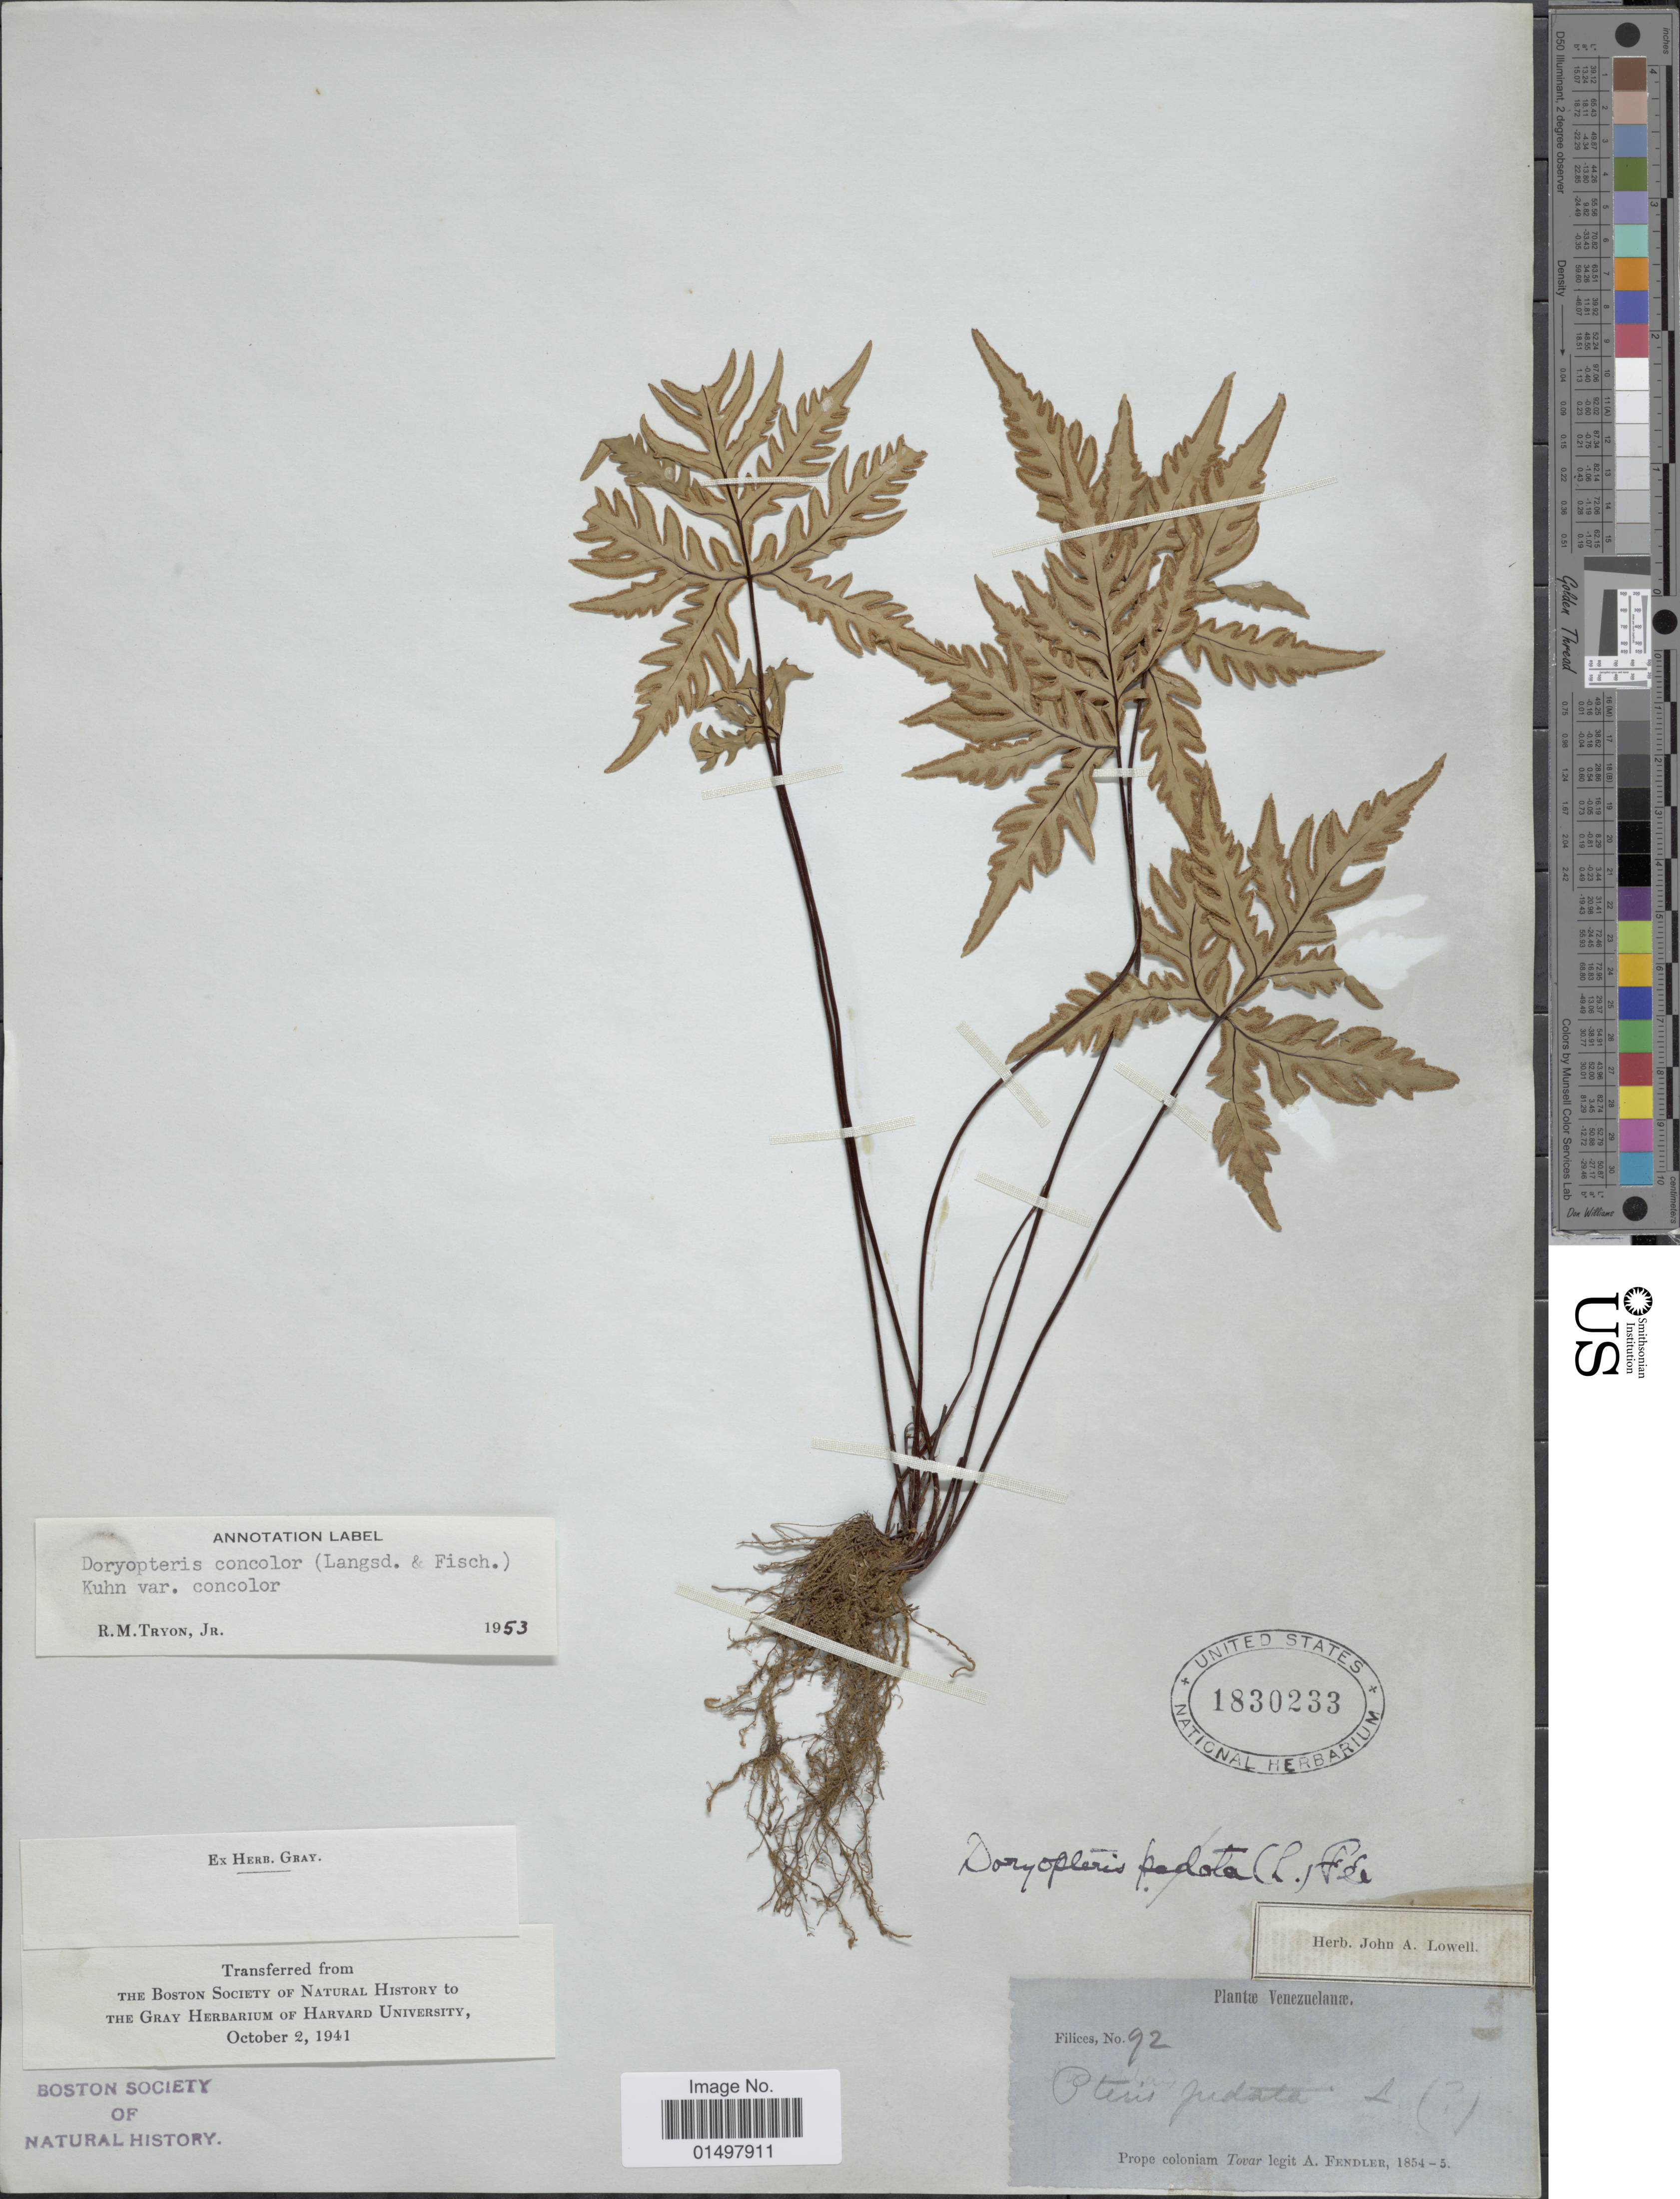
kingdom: Plantae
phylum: Tracheophyta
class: Polypodiopsida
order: Polypodiales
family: Pteridaceae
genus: Doryopteris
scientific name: Doryopteris concolor var. typica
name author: (Langsd. & Fisch.) Kuhn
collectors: A. Fendler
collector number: Filices 92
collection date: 1854/1855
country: Venezuela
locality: Venezuelanae. Prope coloniam Tovar.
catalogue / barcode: US 1830233